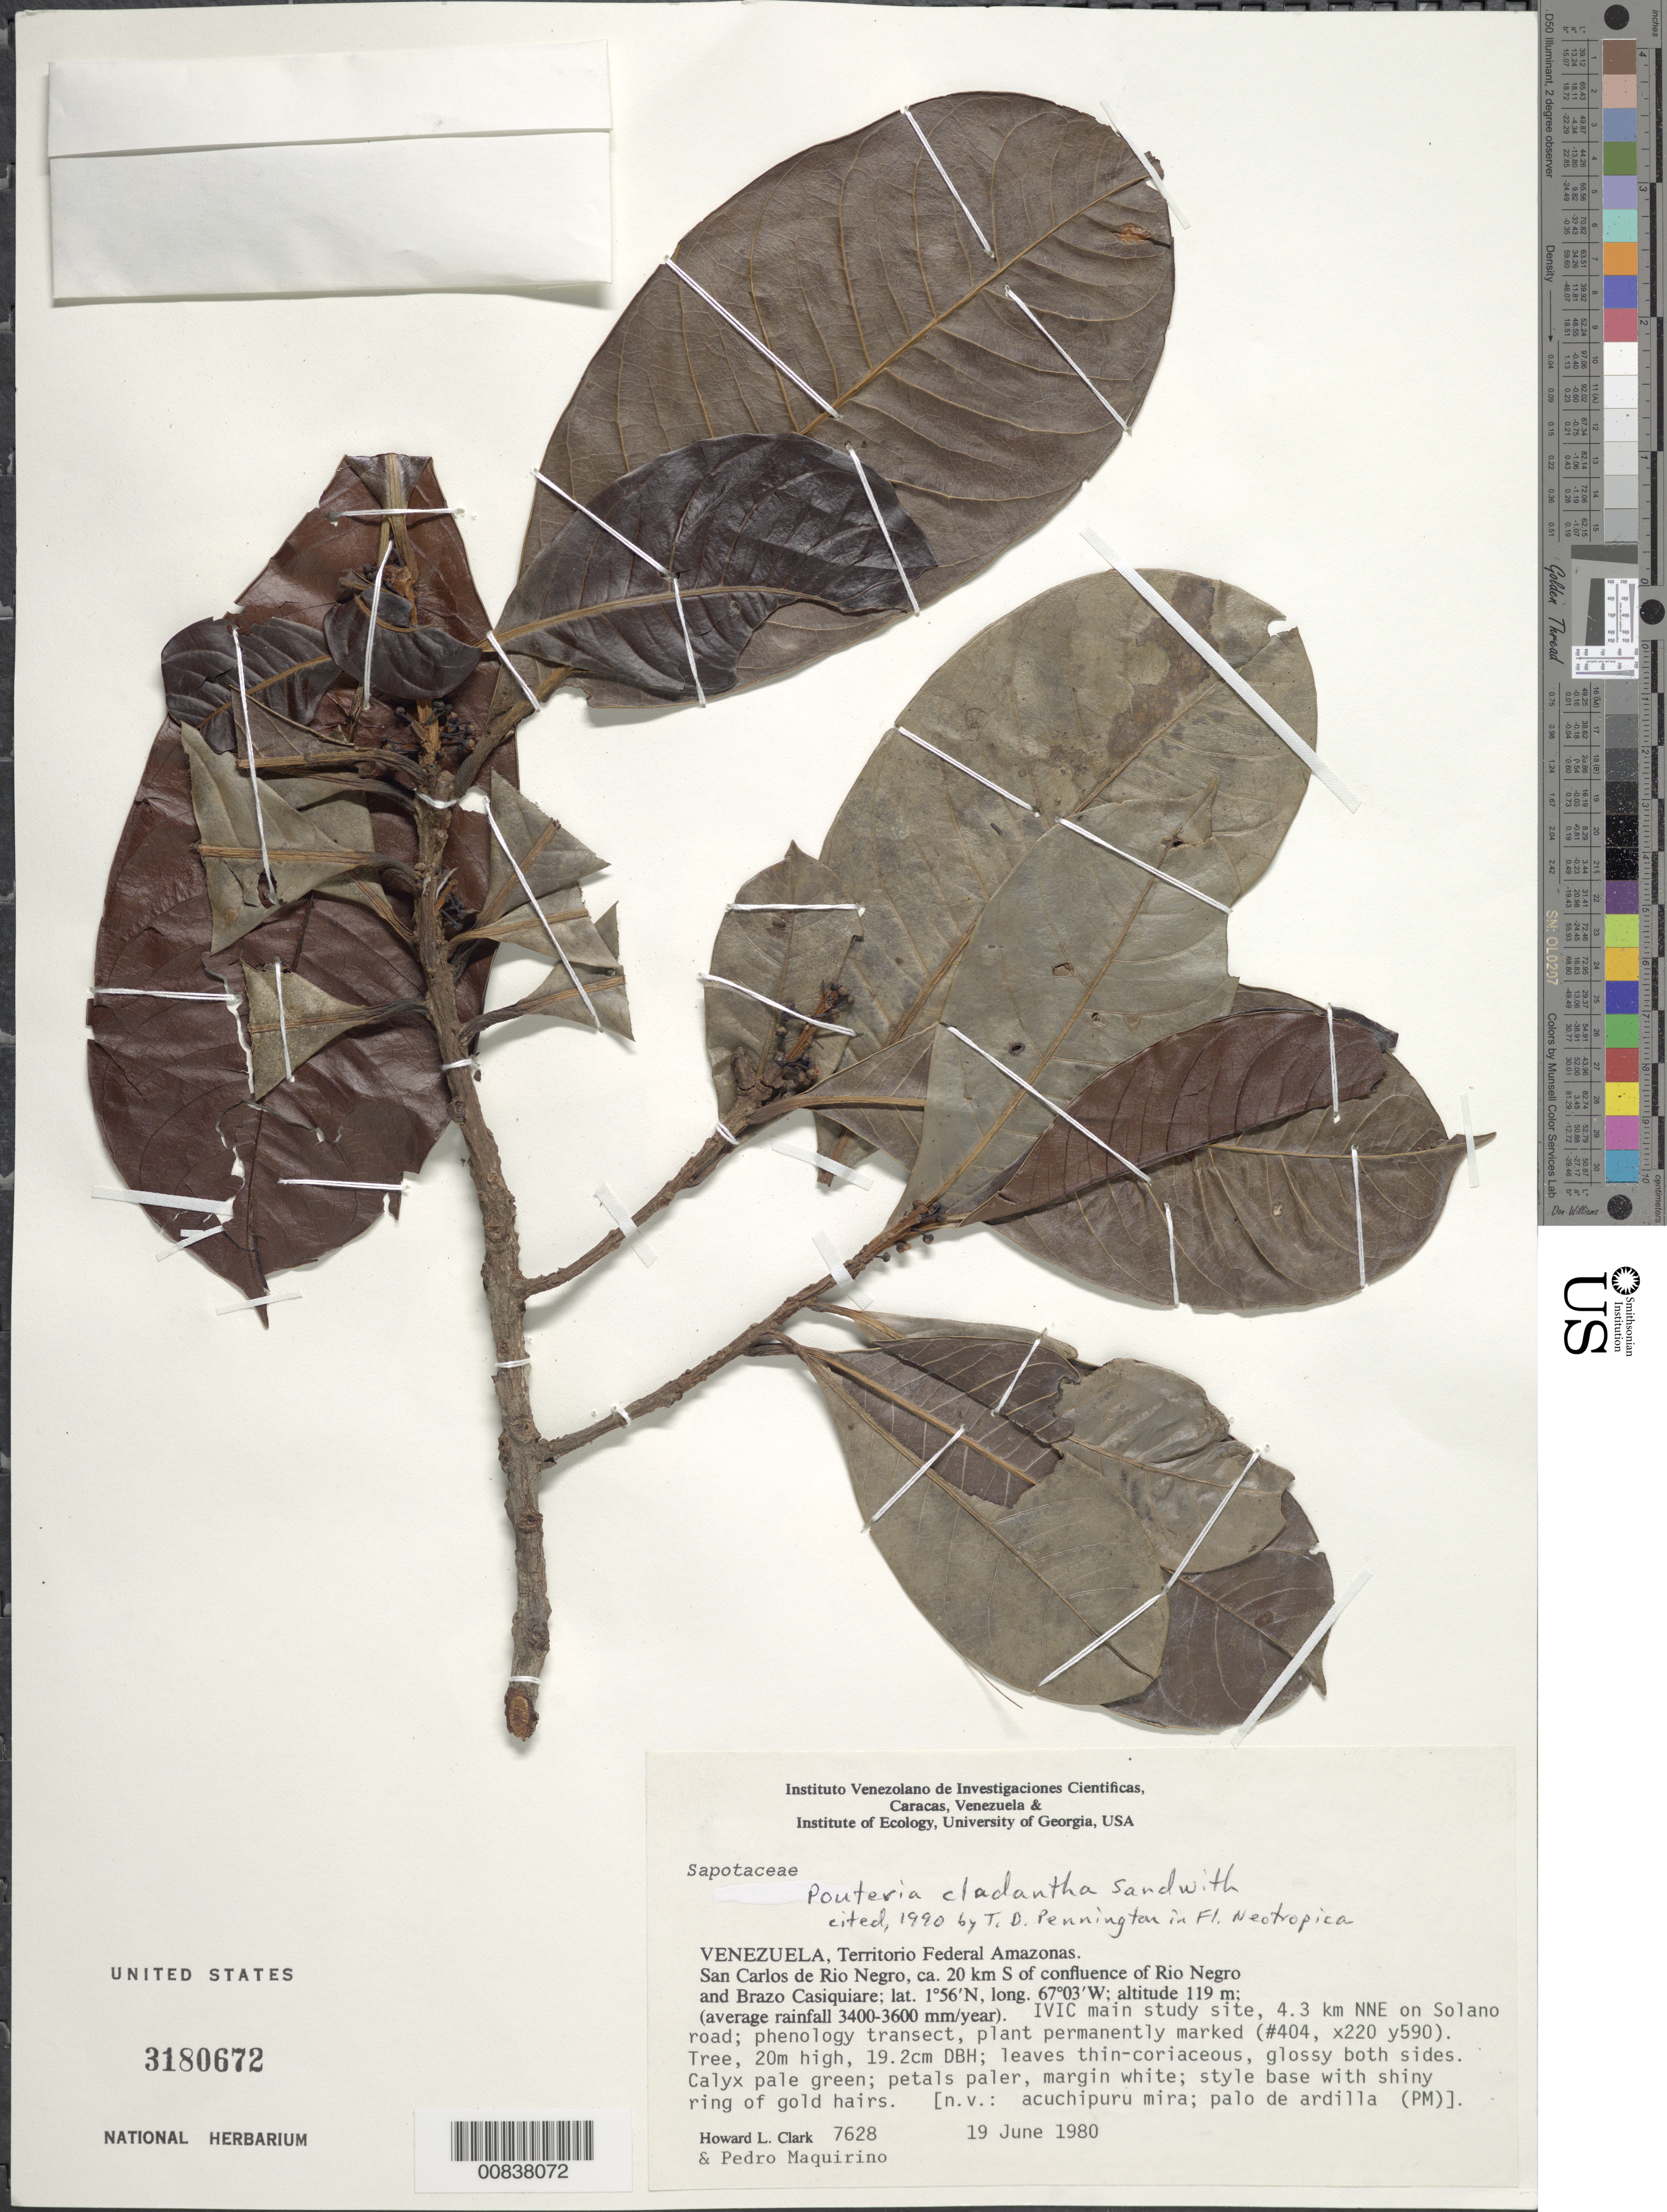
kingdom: Plantae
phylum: Tracheophyta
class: Magnoliopsida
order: Ericales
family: Sapotaceae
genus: Pouteria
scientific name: Pouteria cladantha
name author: Sandwith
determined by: Pennington, T. D., (K)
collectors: H. L. Clark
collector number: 7628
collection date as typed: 19-Jun-80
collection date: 1980-06-19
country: Venezuela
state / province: Amazonas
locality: San Carlos de Río Negro, ca. 20 km S of confluence of Río Negro and Brazo Casiquiare, IVIC main study site, 4.3 km NNE on Solano road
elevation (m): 119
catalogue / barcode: US 3180672